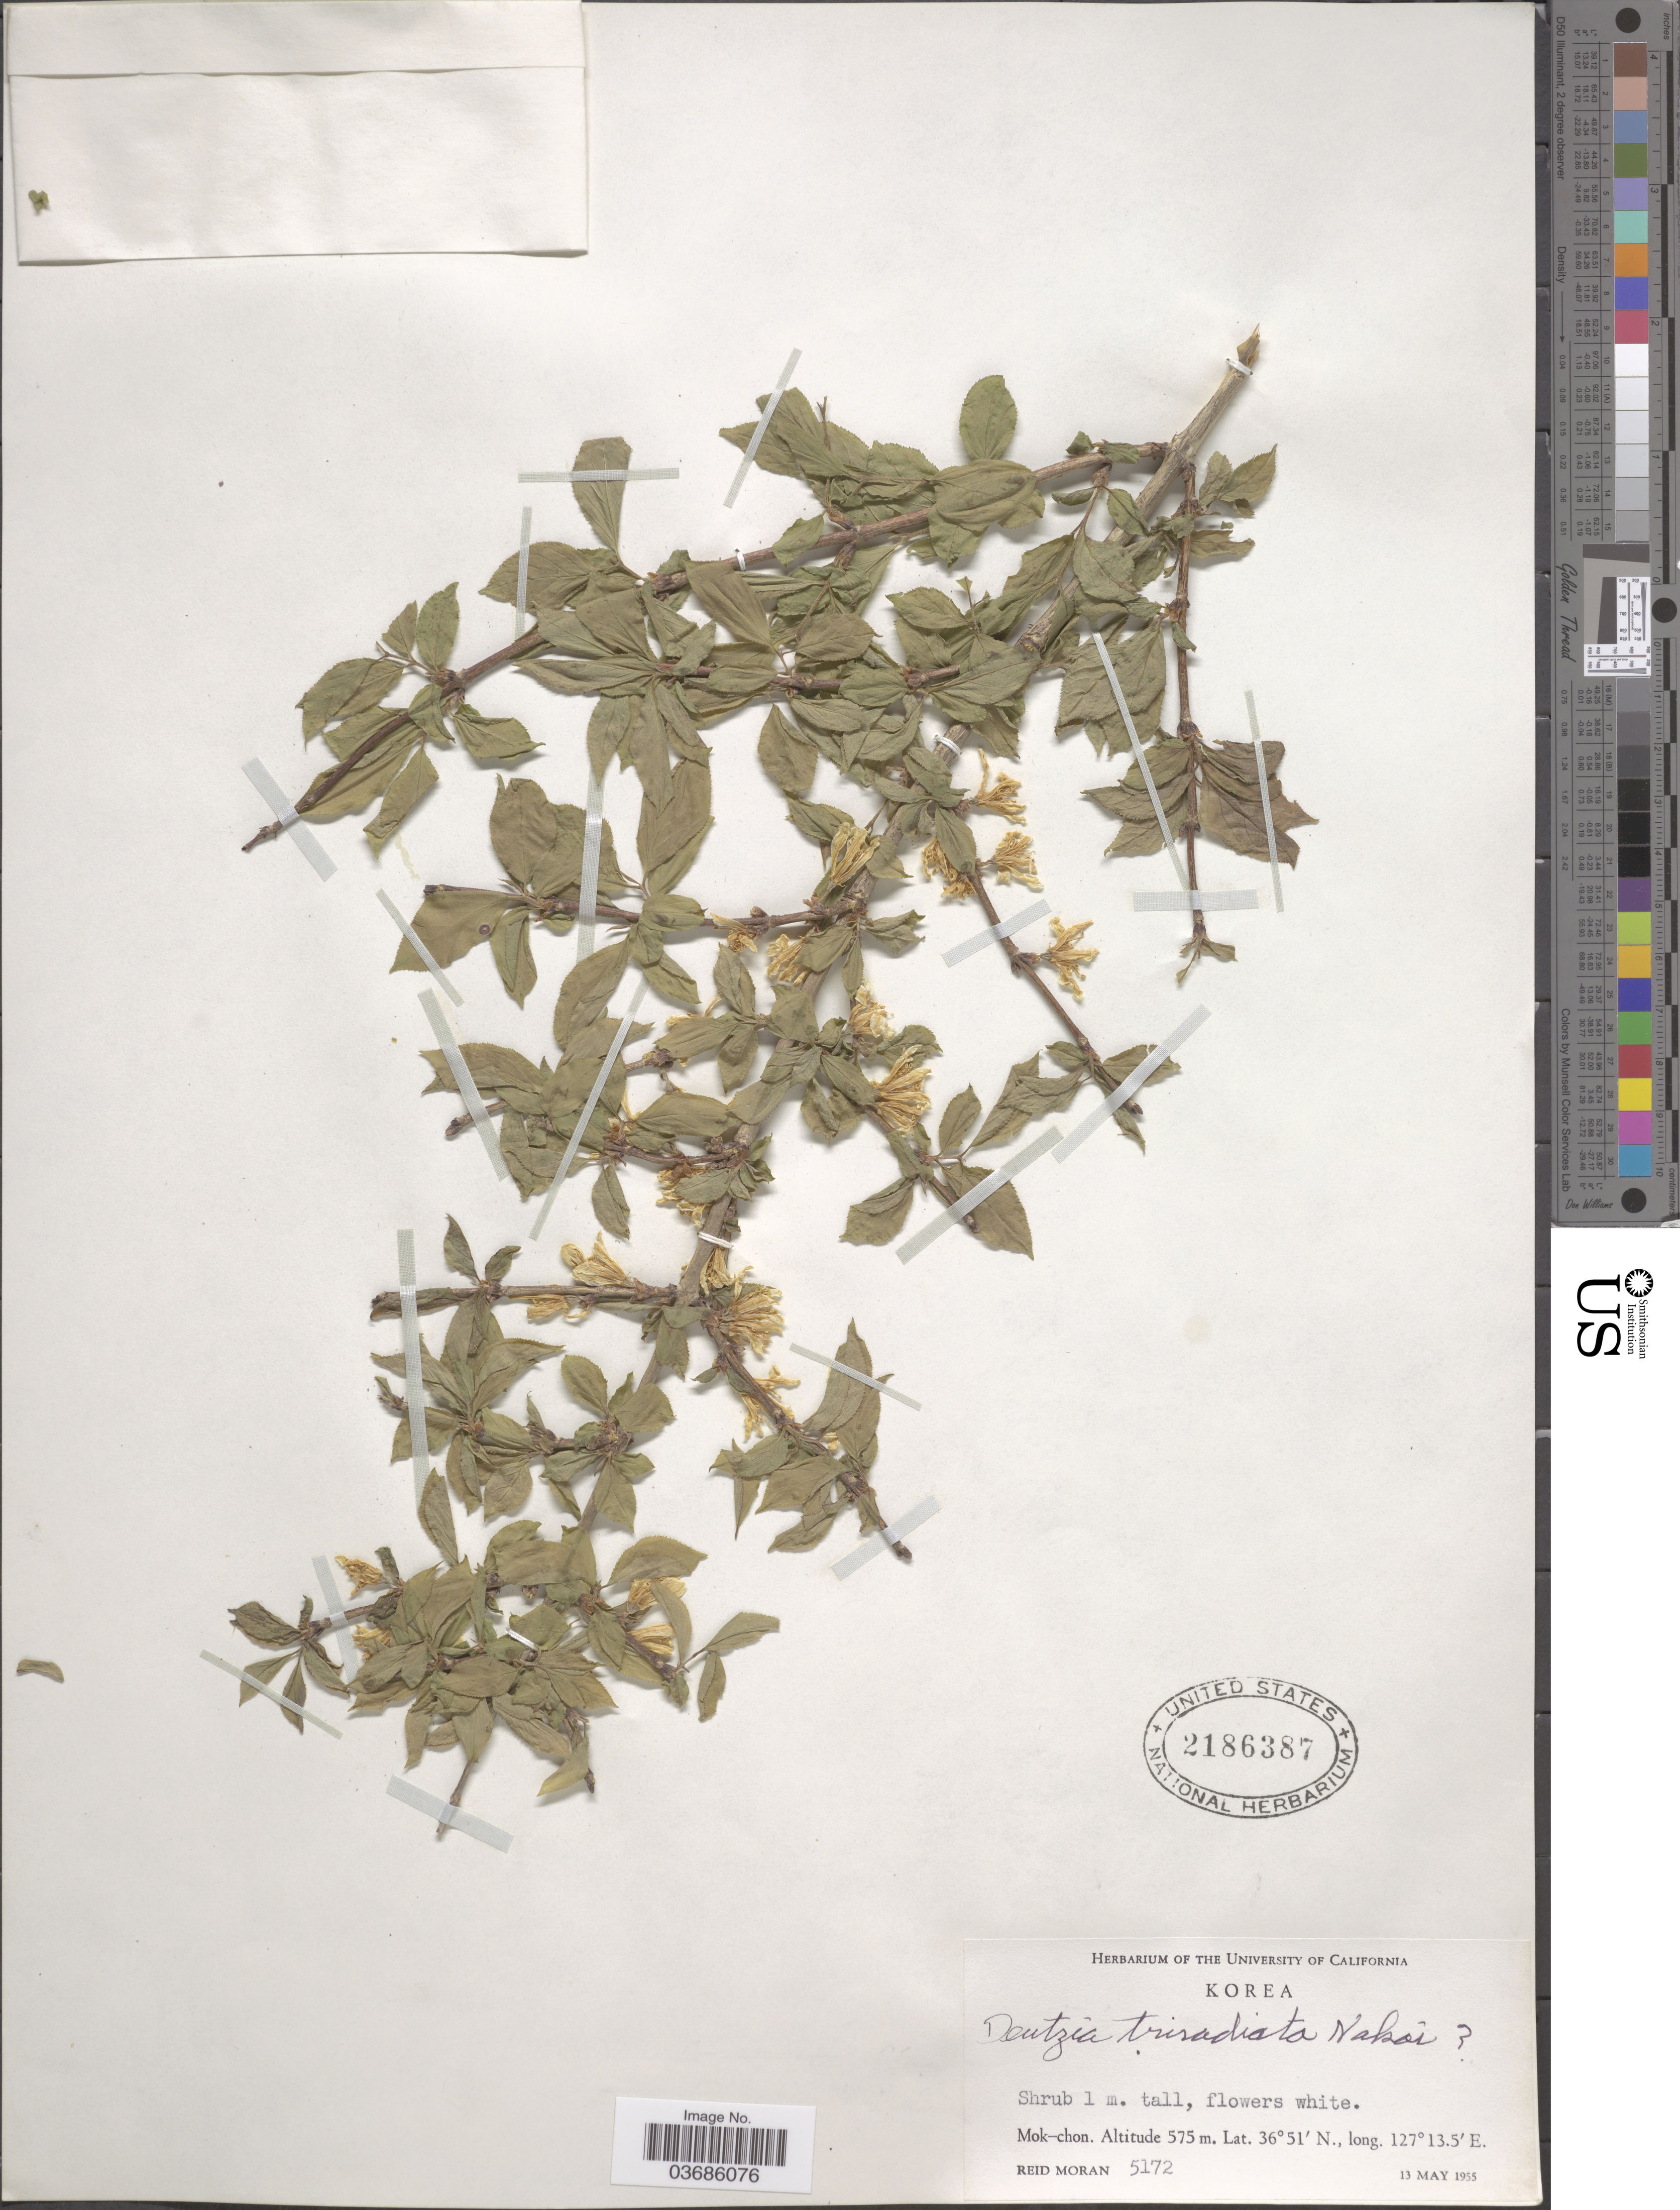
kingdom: Plantae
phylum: Tracheophyta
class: Magnoliopsida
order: Cornales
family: Hydrangeaceae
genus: Deutzia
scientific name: Deutzia triradiata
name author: Nakai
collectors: R. V. Moran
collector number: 5172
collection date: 1955-05-13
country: South Korea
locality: Mok-chon.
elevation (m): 575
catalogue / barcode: US 2186387